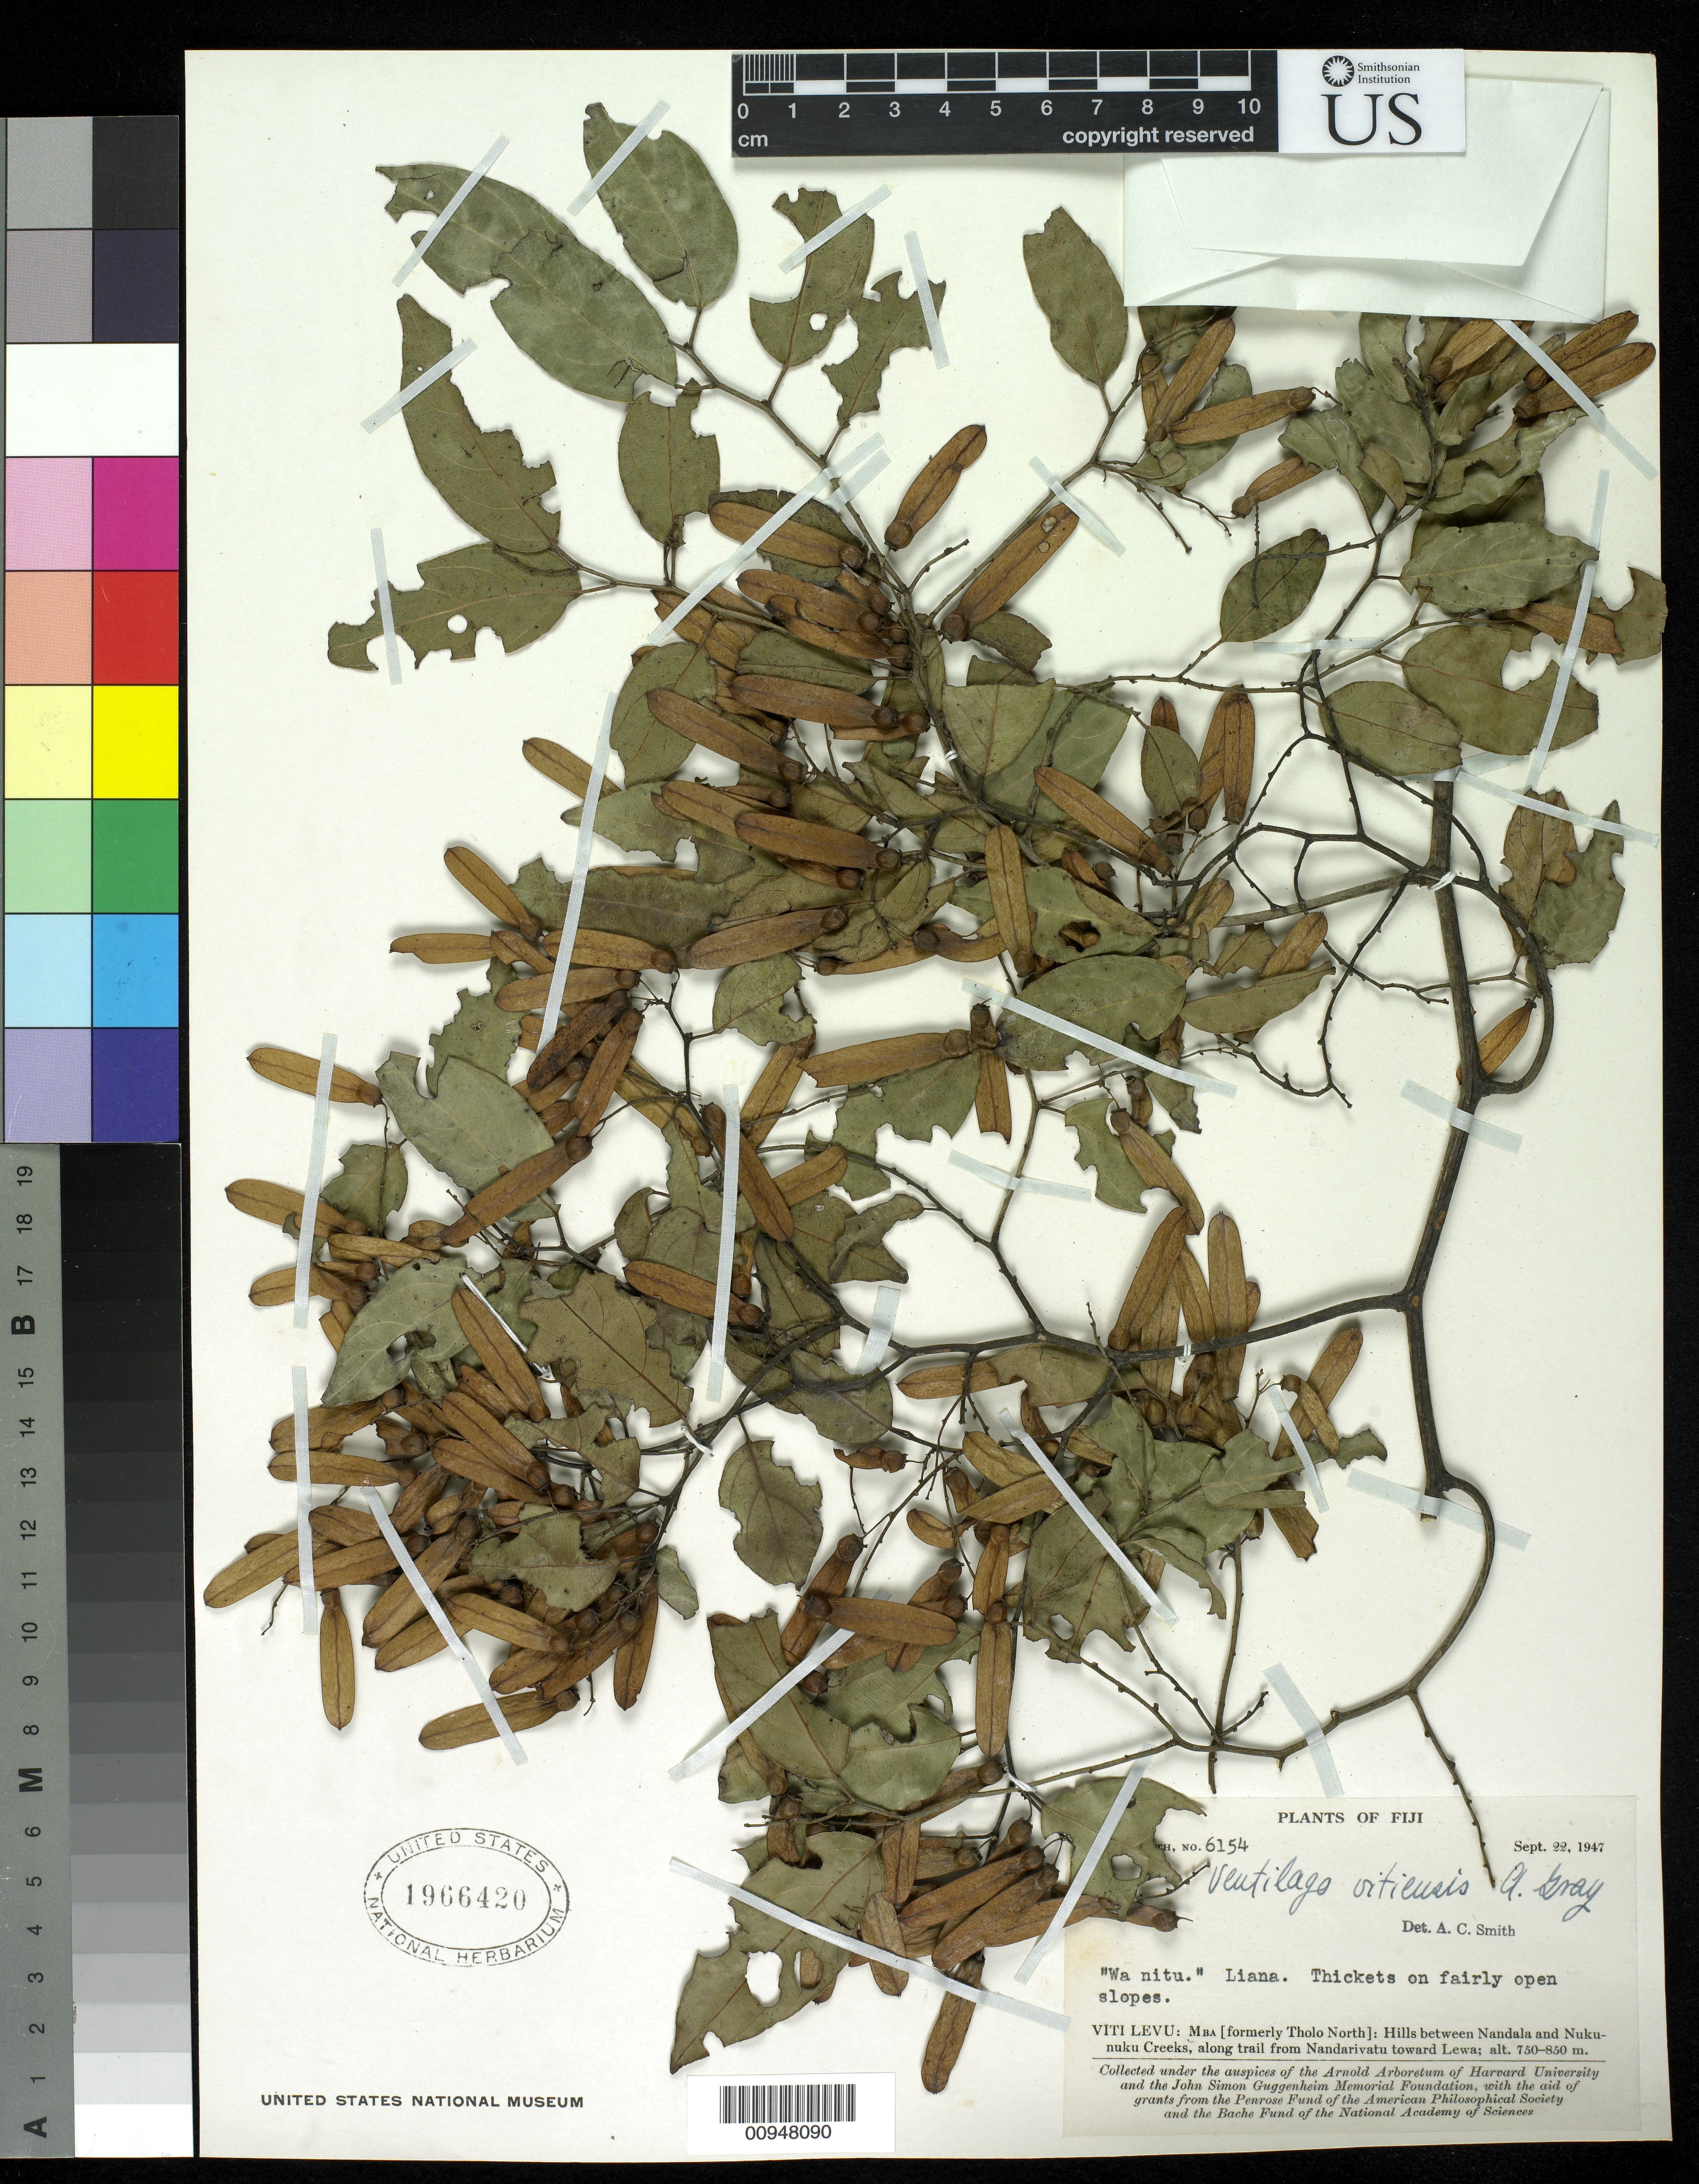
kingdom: Plantae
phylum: Tracheophyta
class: Magnoliopsida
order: Rosales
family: Rhamnaceae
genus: Ventilago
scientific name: Ventilago vitiensis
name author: A. Gray in Wilkes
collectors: C. A. Smith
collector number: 6154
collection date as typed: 22 Sep 1947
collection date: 1947-09-22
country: Fiji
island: Viti Levu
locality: Hills between Nandala and Nukunuku Creeks, along trail from Nandarivatu toward Lewa.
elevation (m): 750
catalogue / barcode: US 1966420